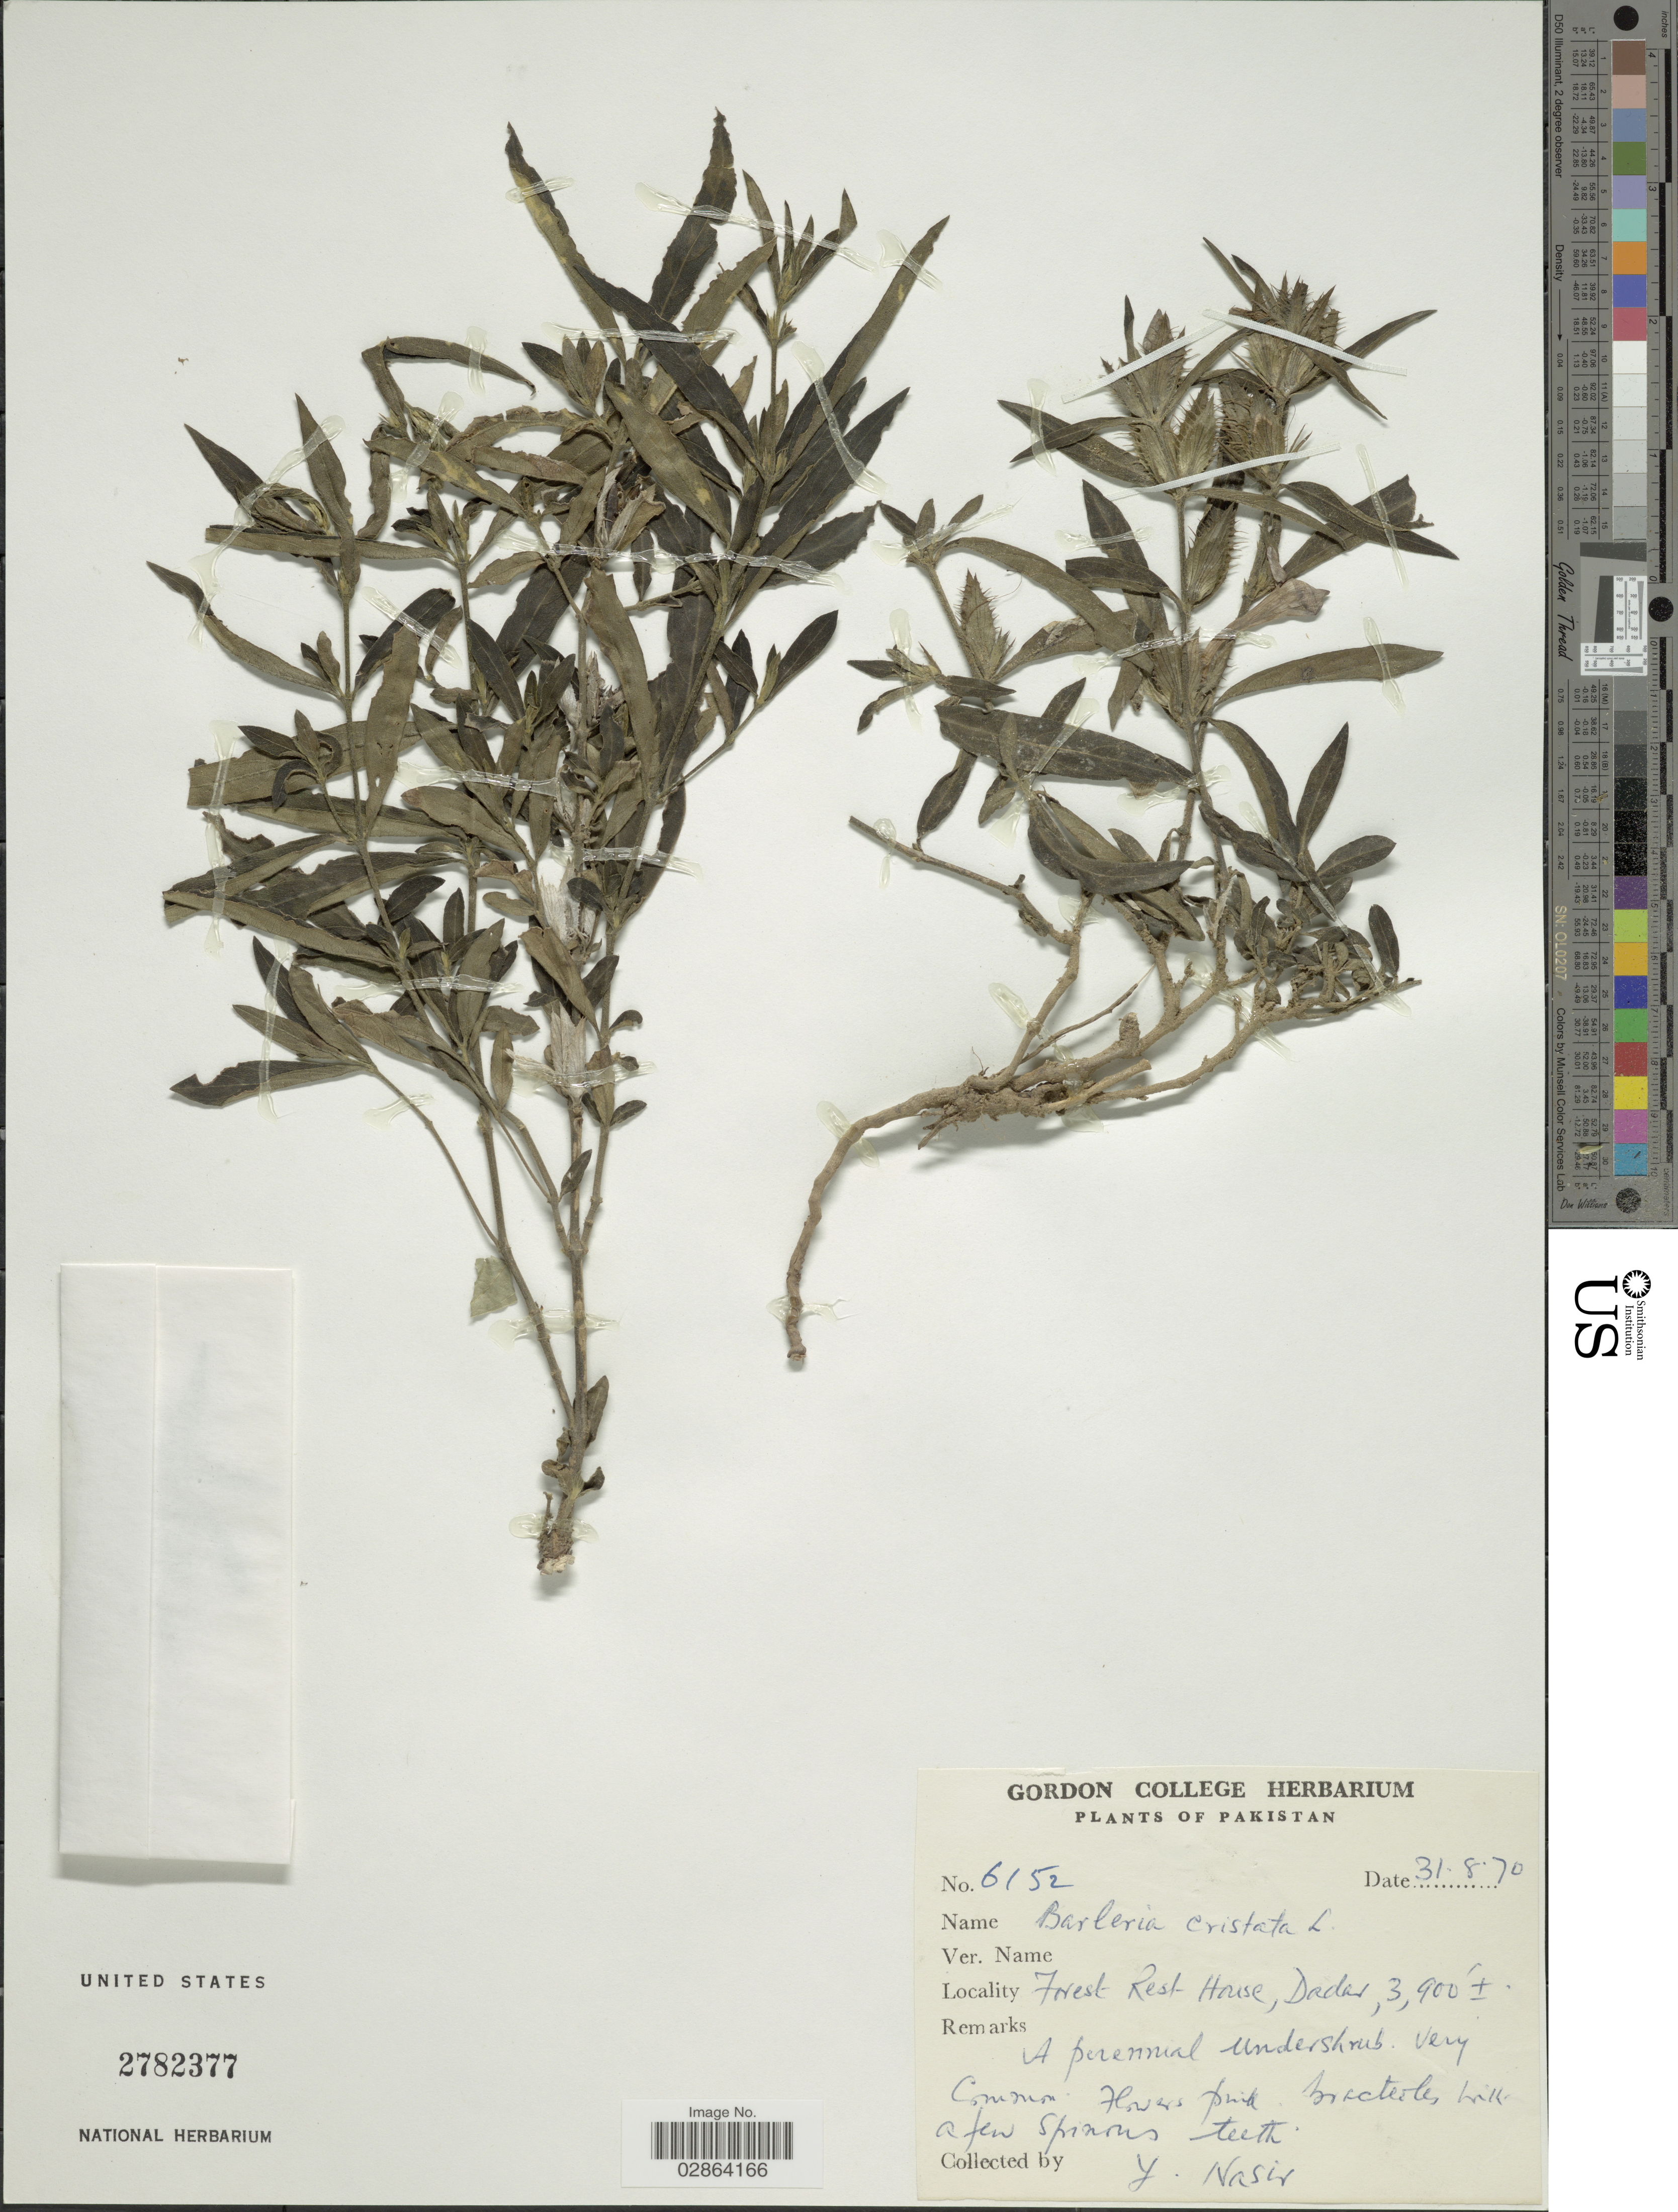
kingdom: Plantae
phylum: Tracheophyta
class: Magnoliopsida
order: Lamiales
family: Acanthaceae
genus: Barleria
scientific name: Barleria cristata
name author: L.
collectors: Y. Nasir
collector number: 6152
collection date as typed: Transcribed d/m/y: 31/8/70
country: Pakistan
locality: Forest Reserve House, Dadar.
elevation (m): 1189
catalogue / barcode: US 2782377